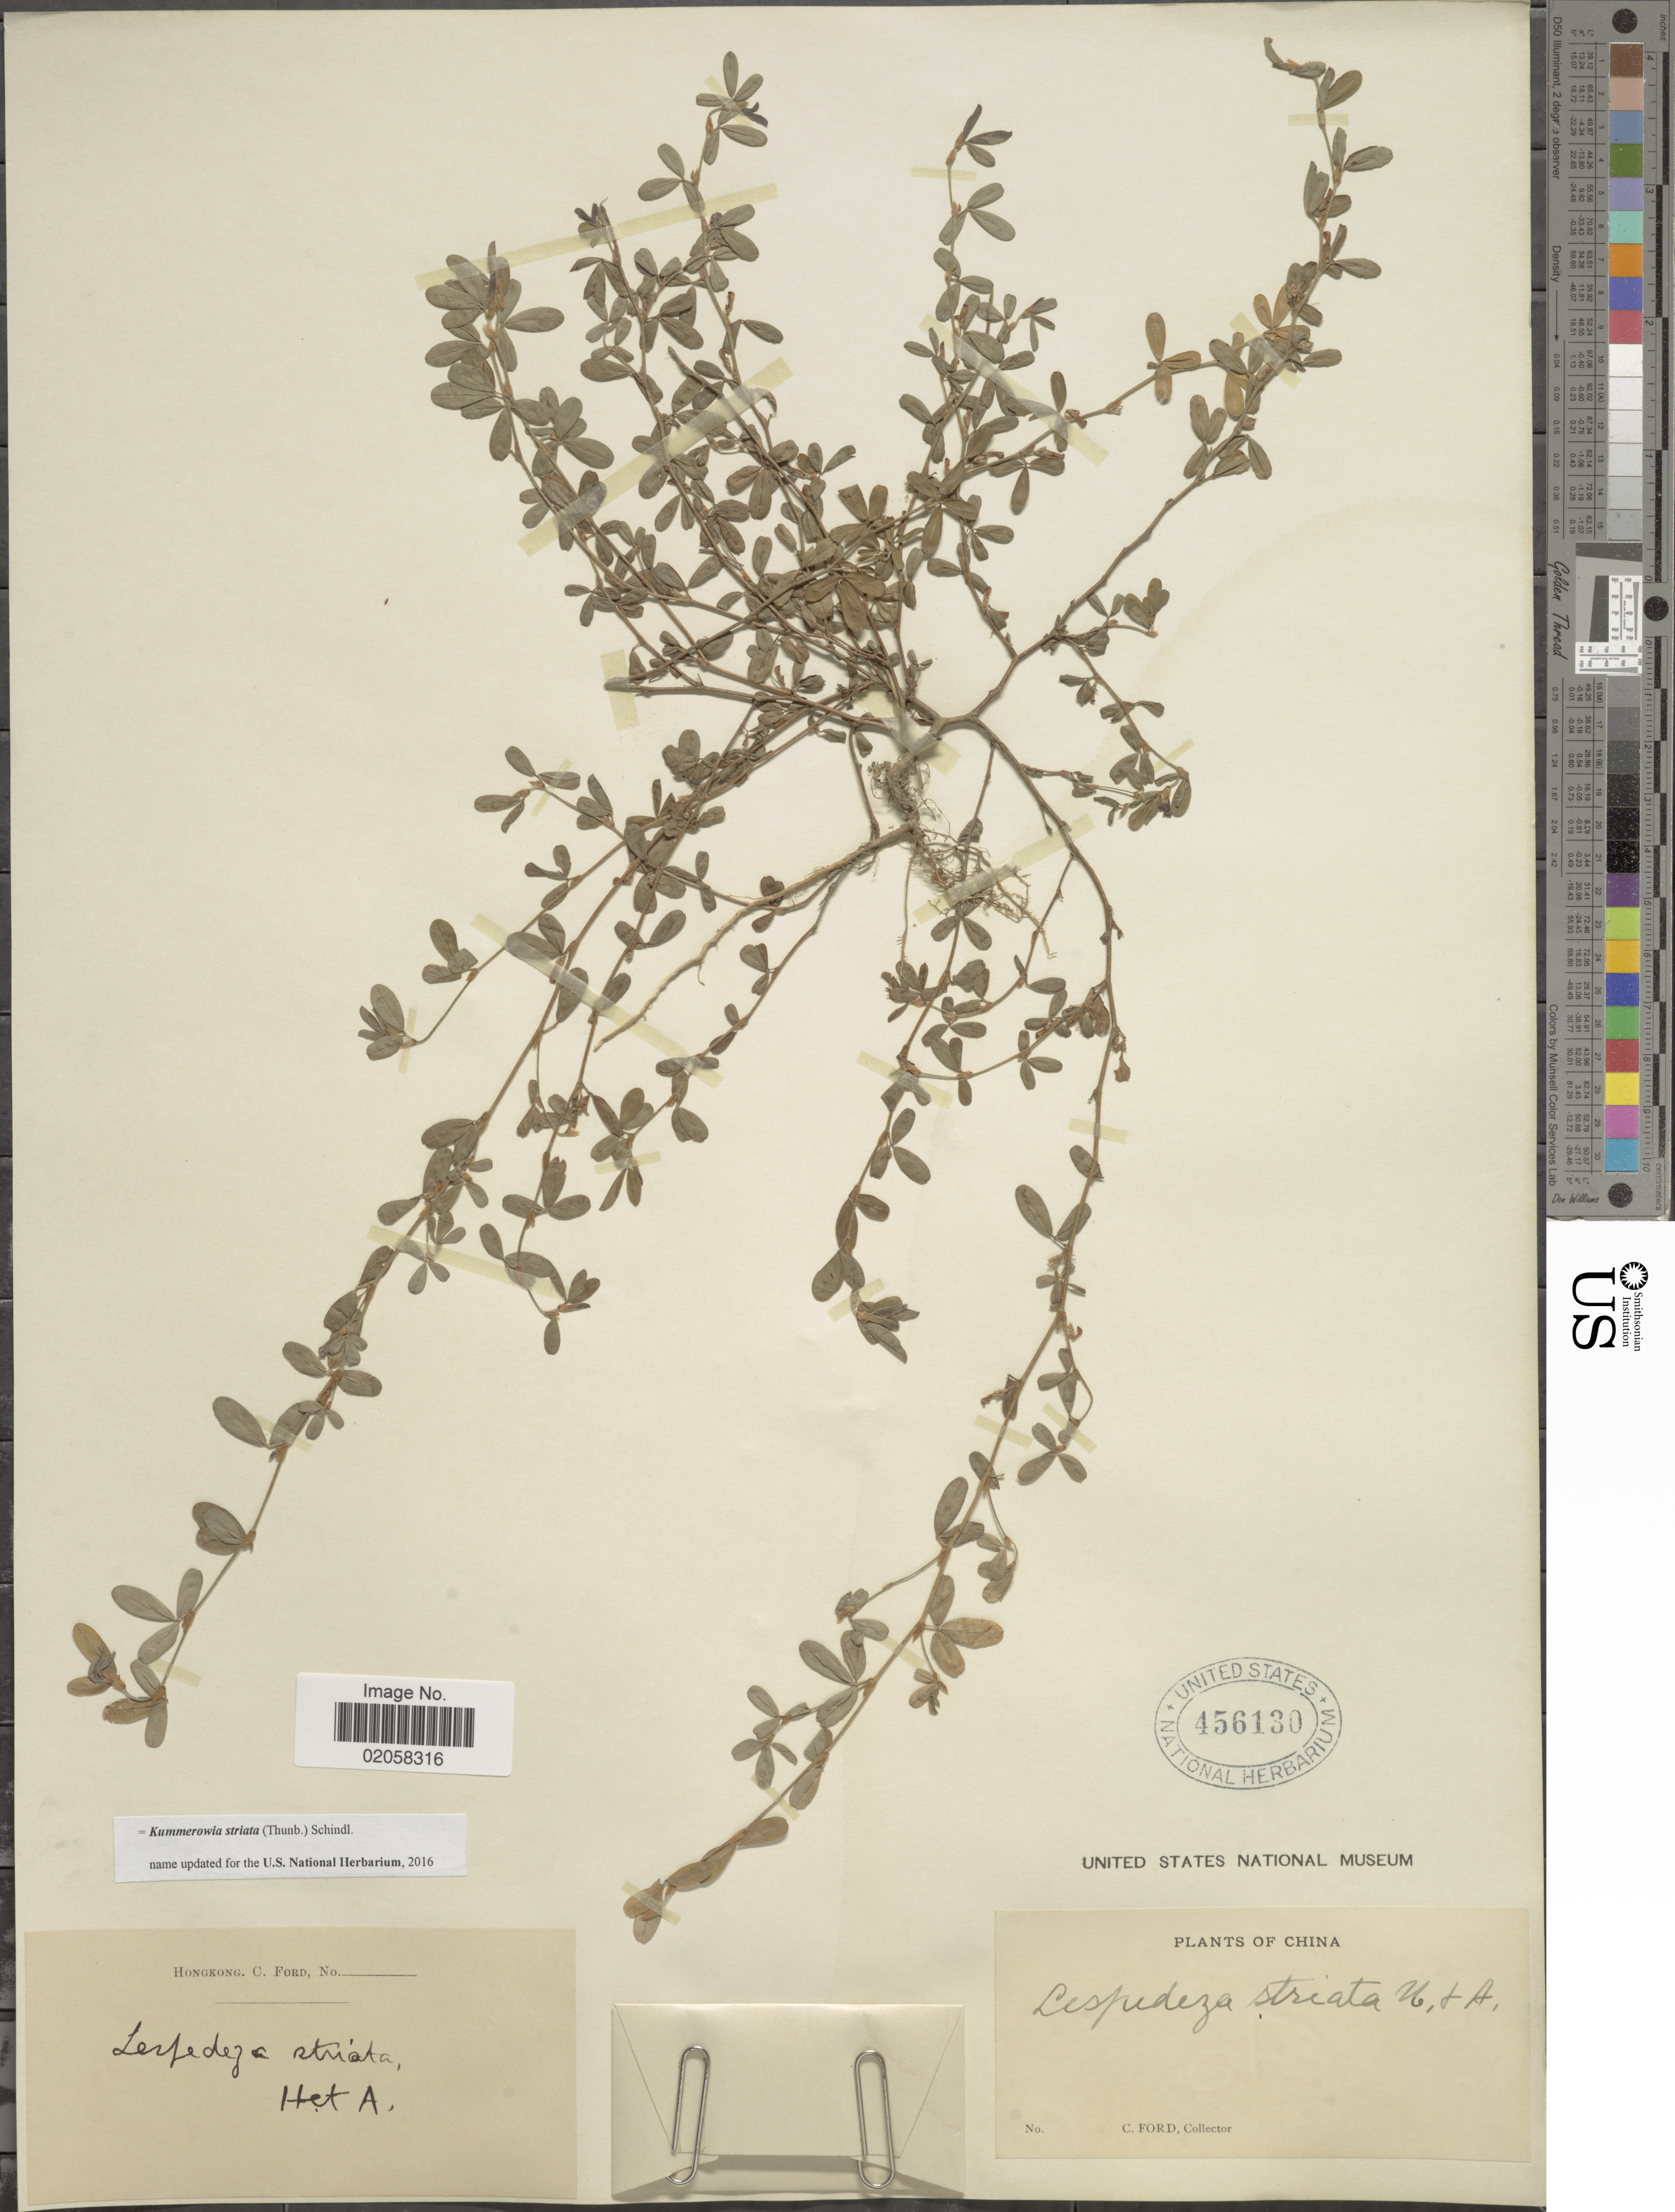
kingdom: Plantae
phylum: Tracheophyta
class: Magnoliopsida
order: Fabales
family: Fabaceae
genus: Kummerowia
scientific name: Kummerowia striata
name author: (Thunb.) Schindl.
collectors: C. Ford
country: China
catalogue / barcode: US 456130